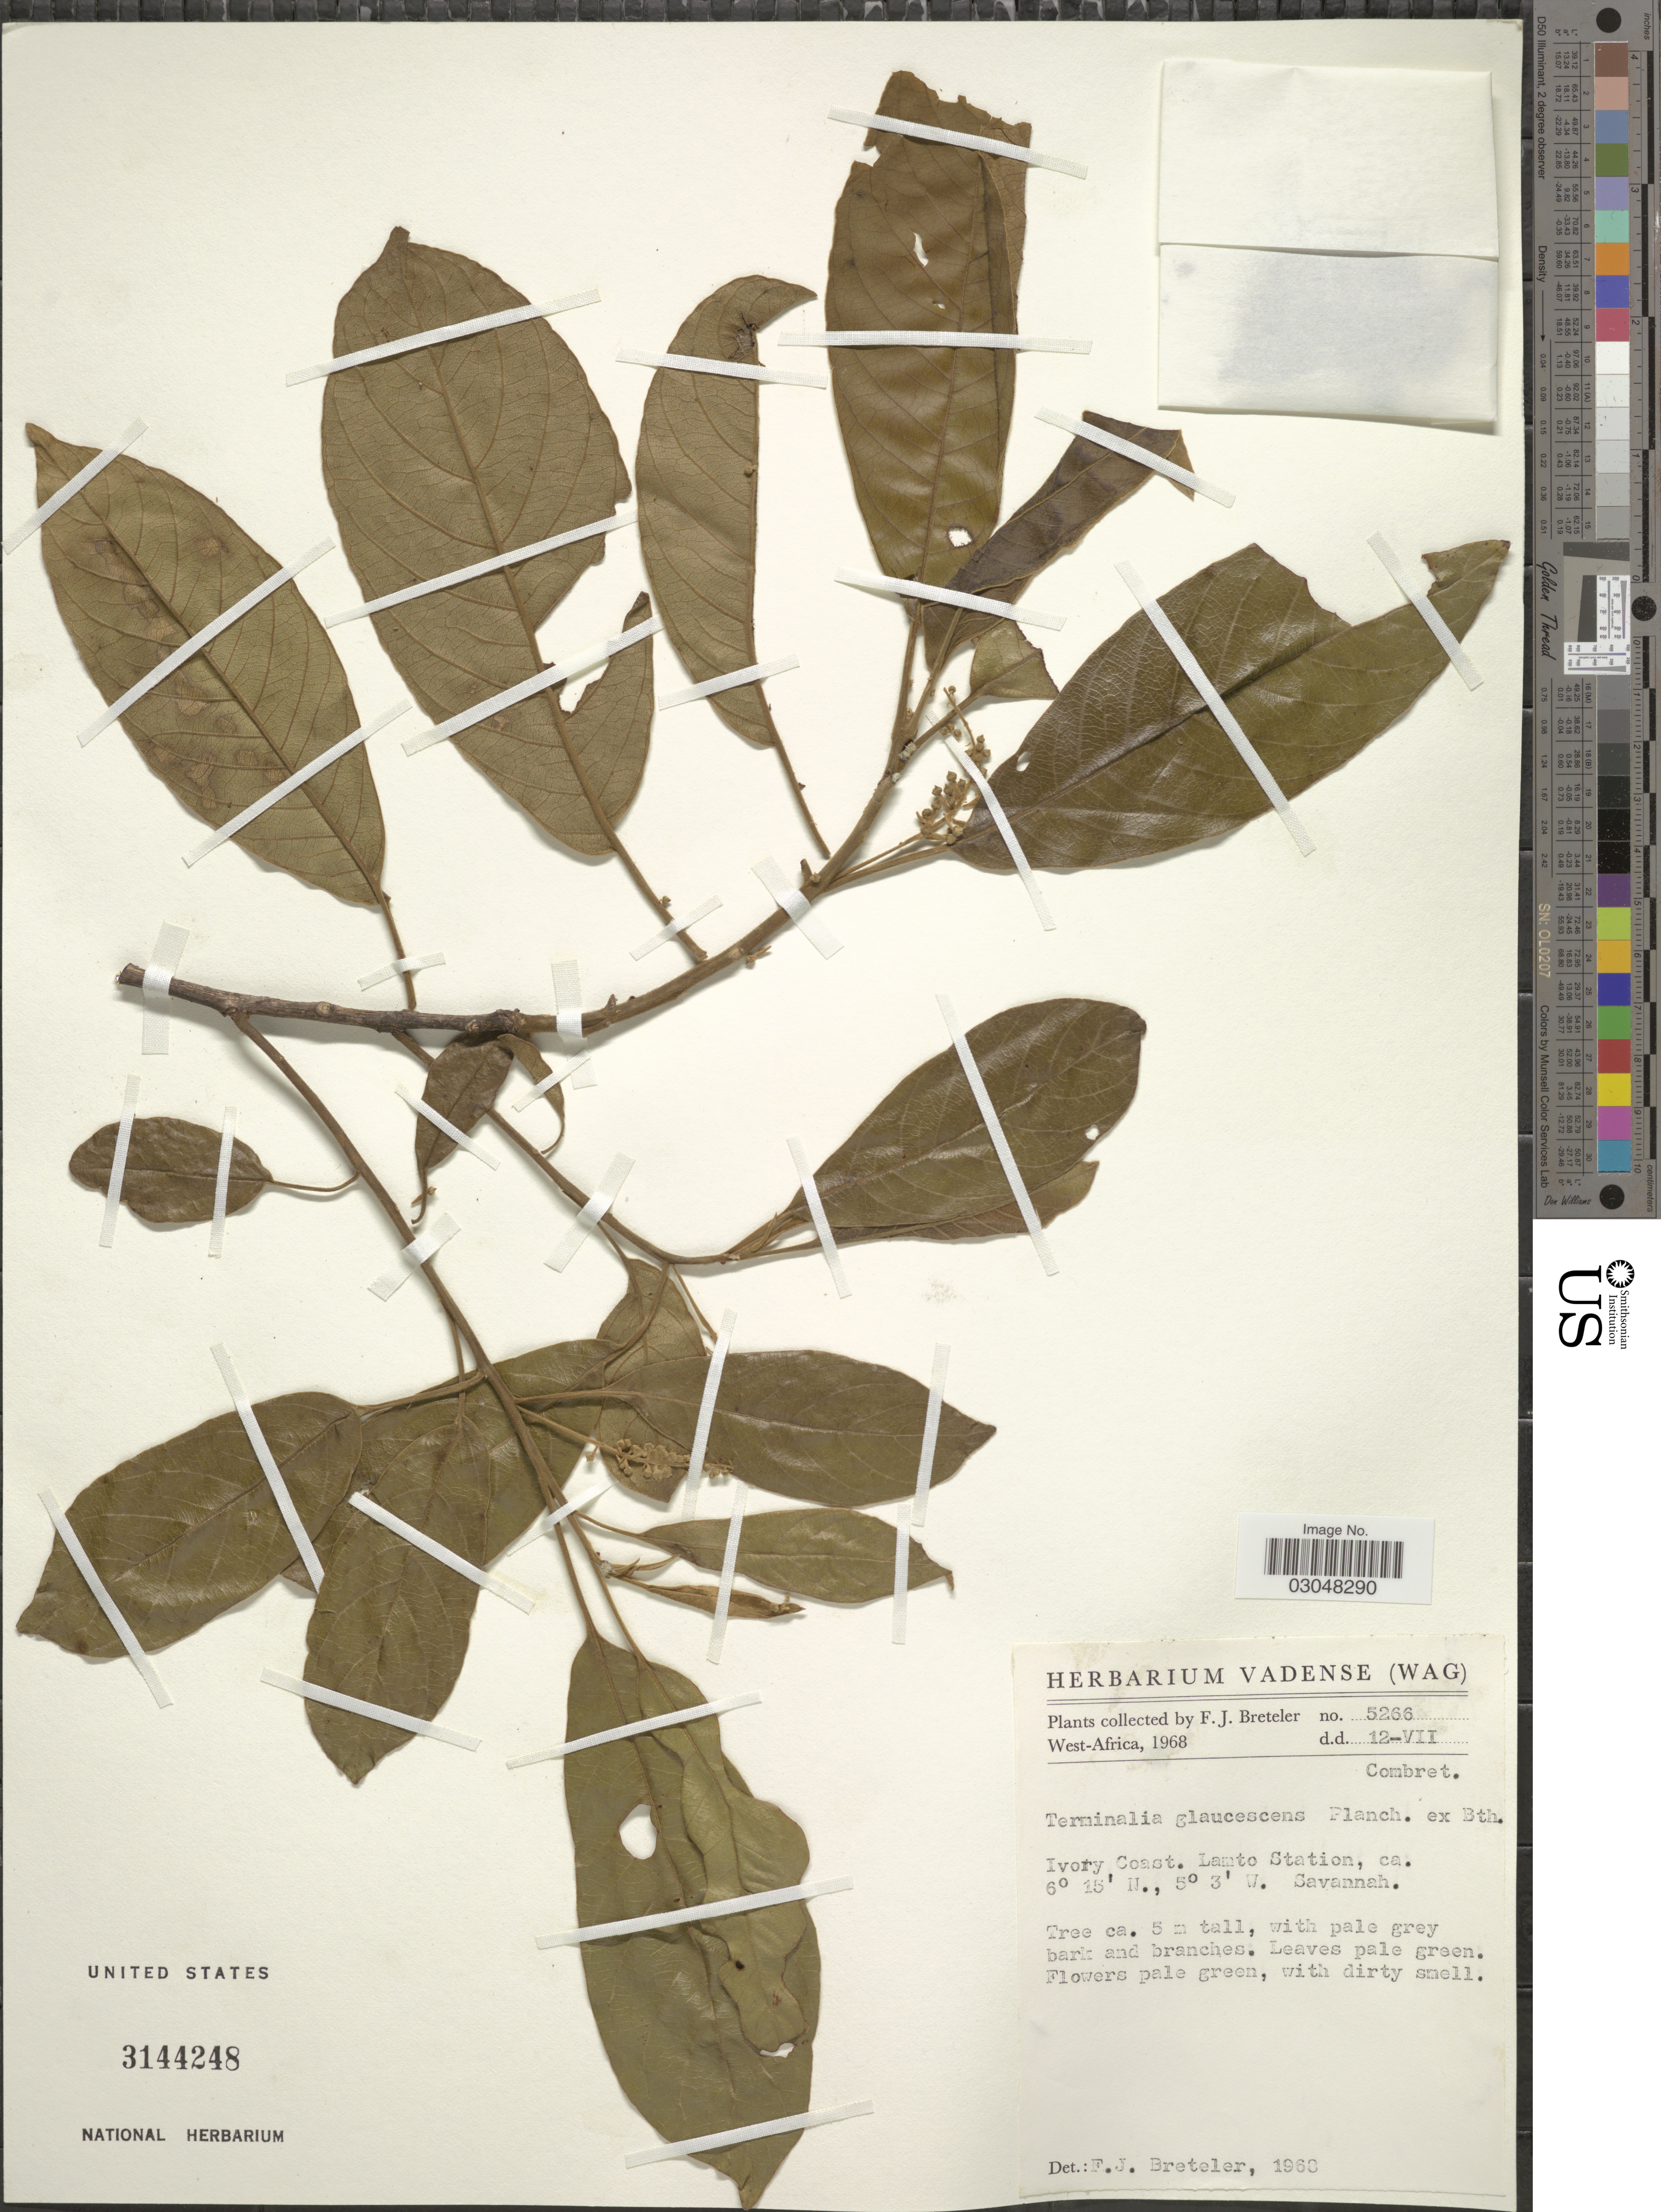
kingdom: Plantae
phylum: Tracheophyta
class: Magnoliopsida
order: Myrtales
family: Combretaceae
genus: Terminalia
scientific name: Terminalia glaucescens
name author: Planch. ex Benth.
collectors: F. J. Breteler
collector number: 5266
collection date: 1968-07-12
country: Ivory Coast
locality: Lamto Station.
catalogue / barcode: US 3144248